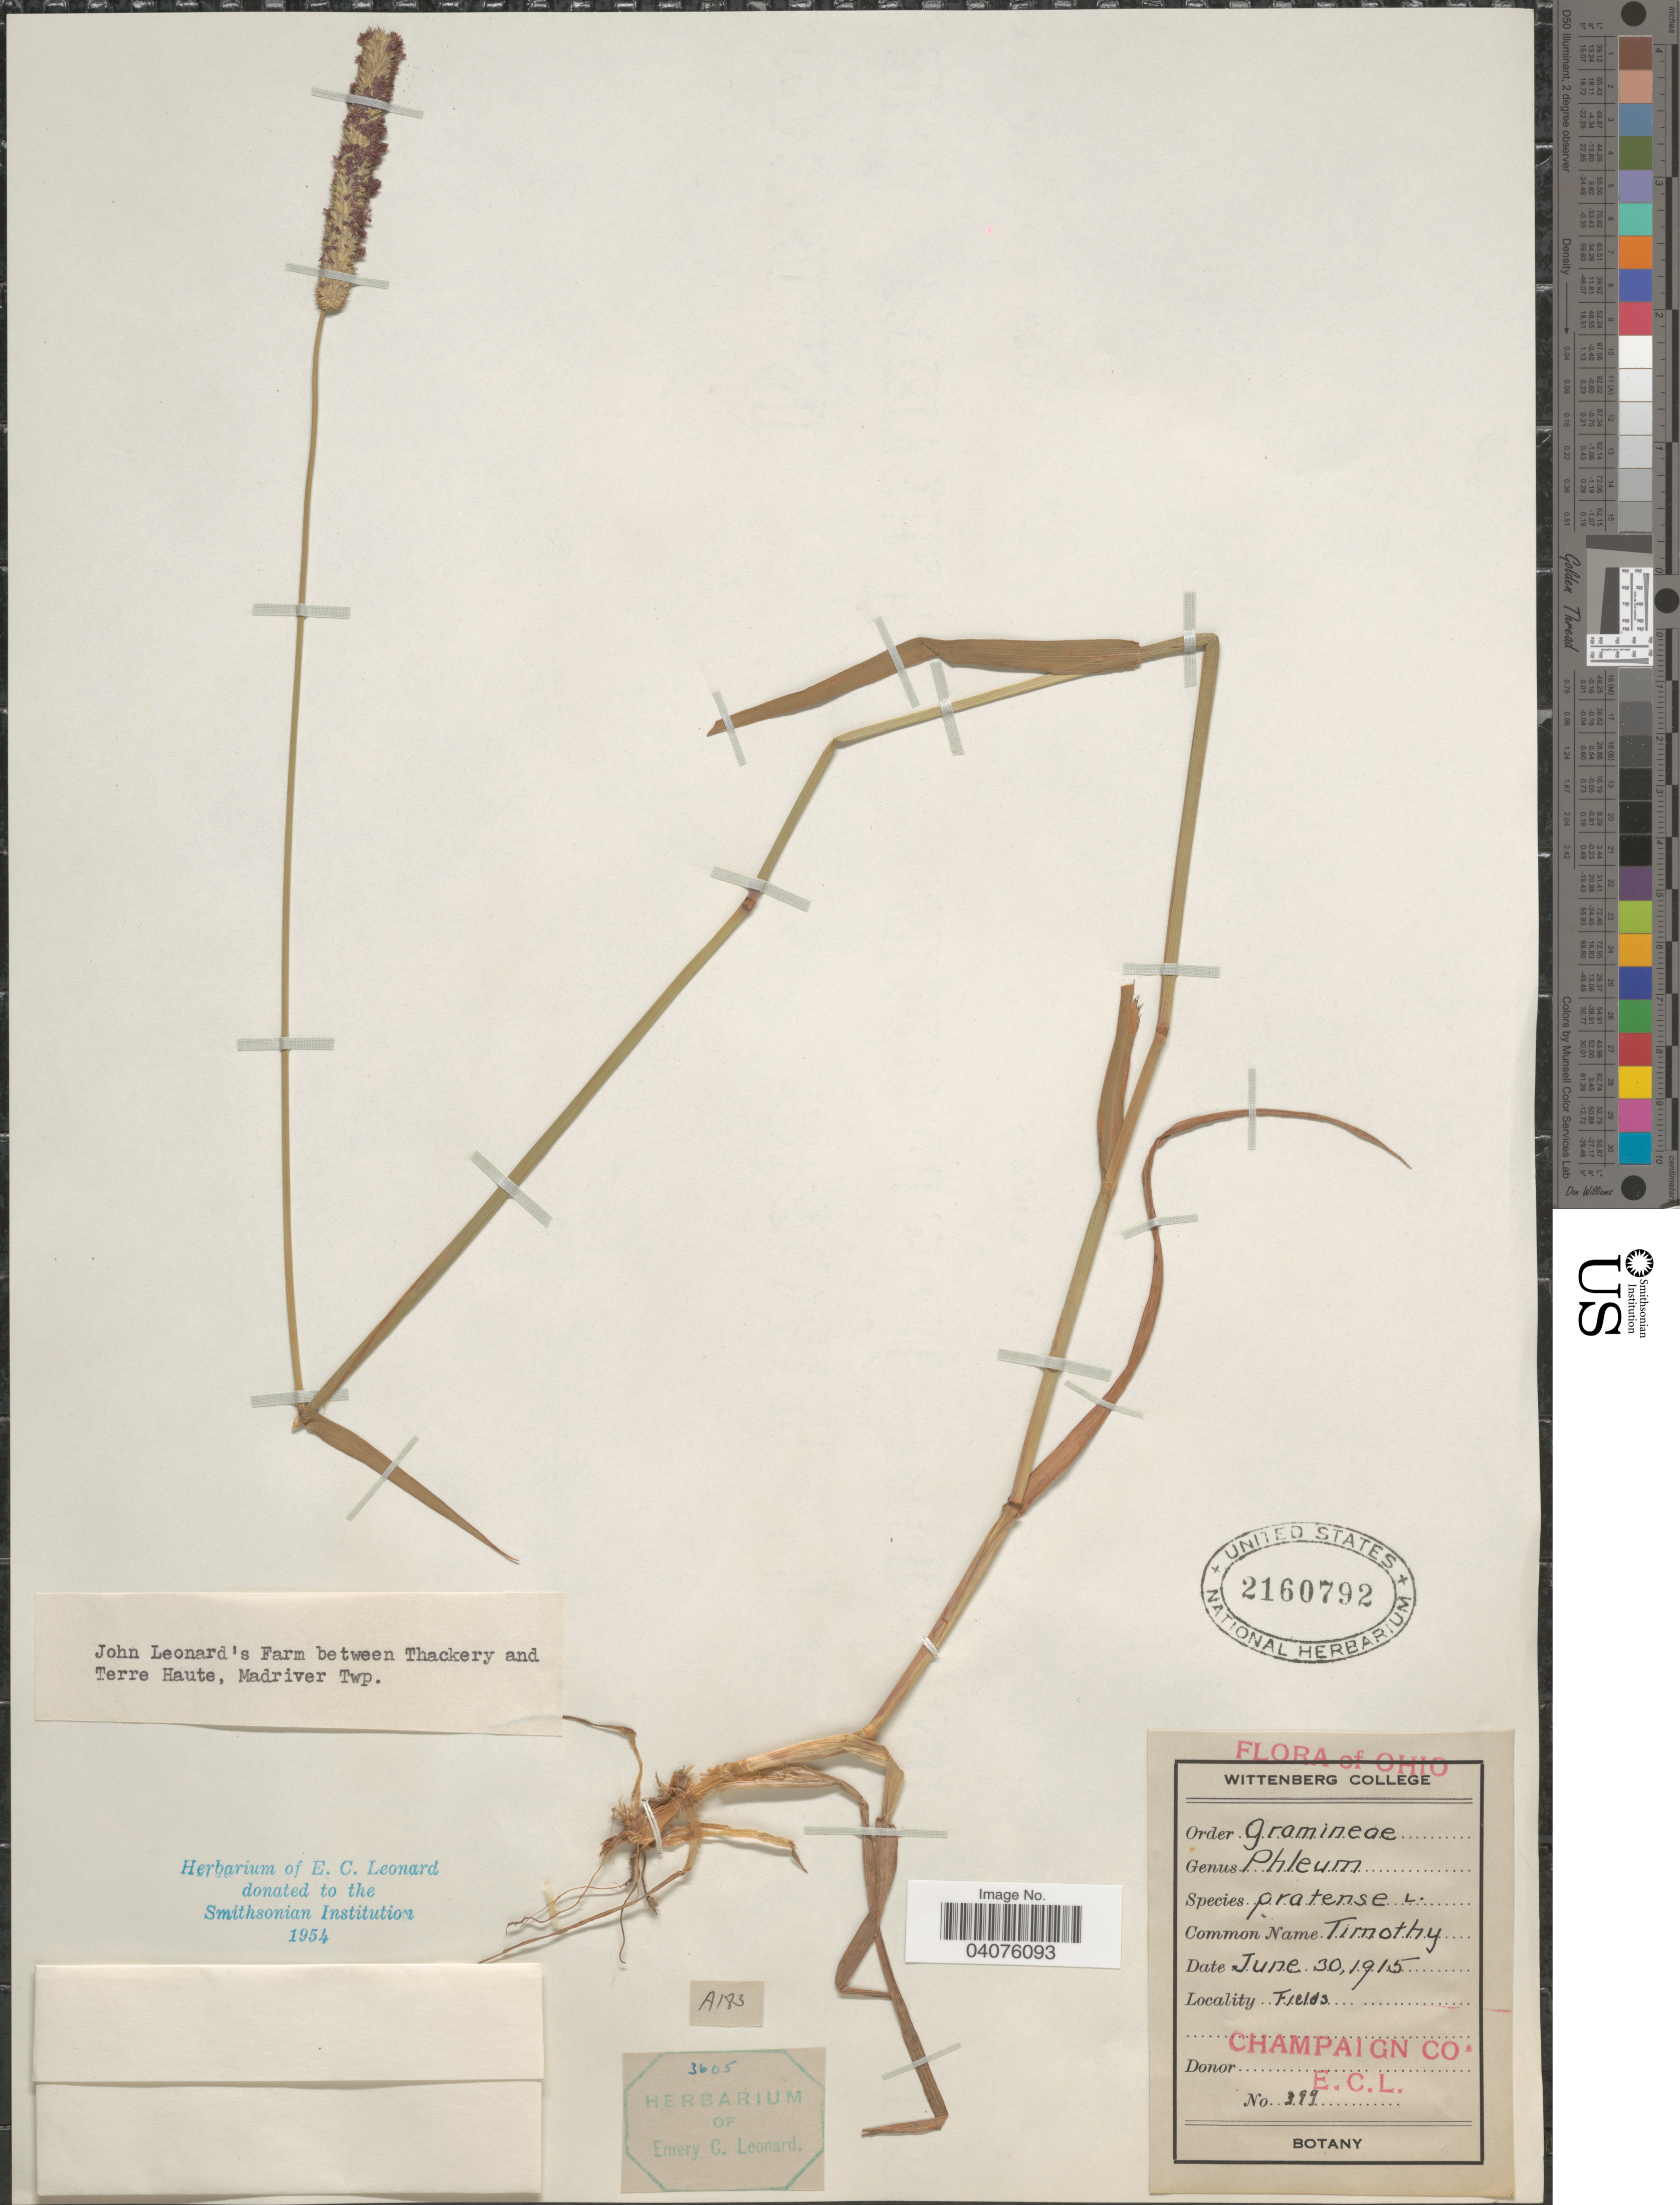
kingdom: Plantae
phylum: Tracheophyta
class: Liliopsida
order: Poales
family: Poaceae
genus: Phleum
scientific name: Phleum pratense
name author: L.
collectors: E. C. Leonard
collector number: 399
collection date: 1915-06-30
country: United States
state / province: Ohio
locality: Champaign Co. John Leonard's Farm between Thackery and Terre Haute, Madriver Twp.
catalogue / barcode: US 2160792